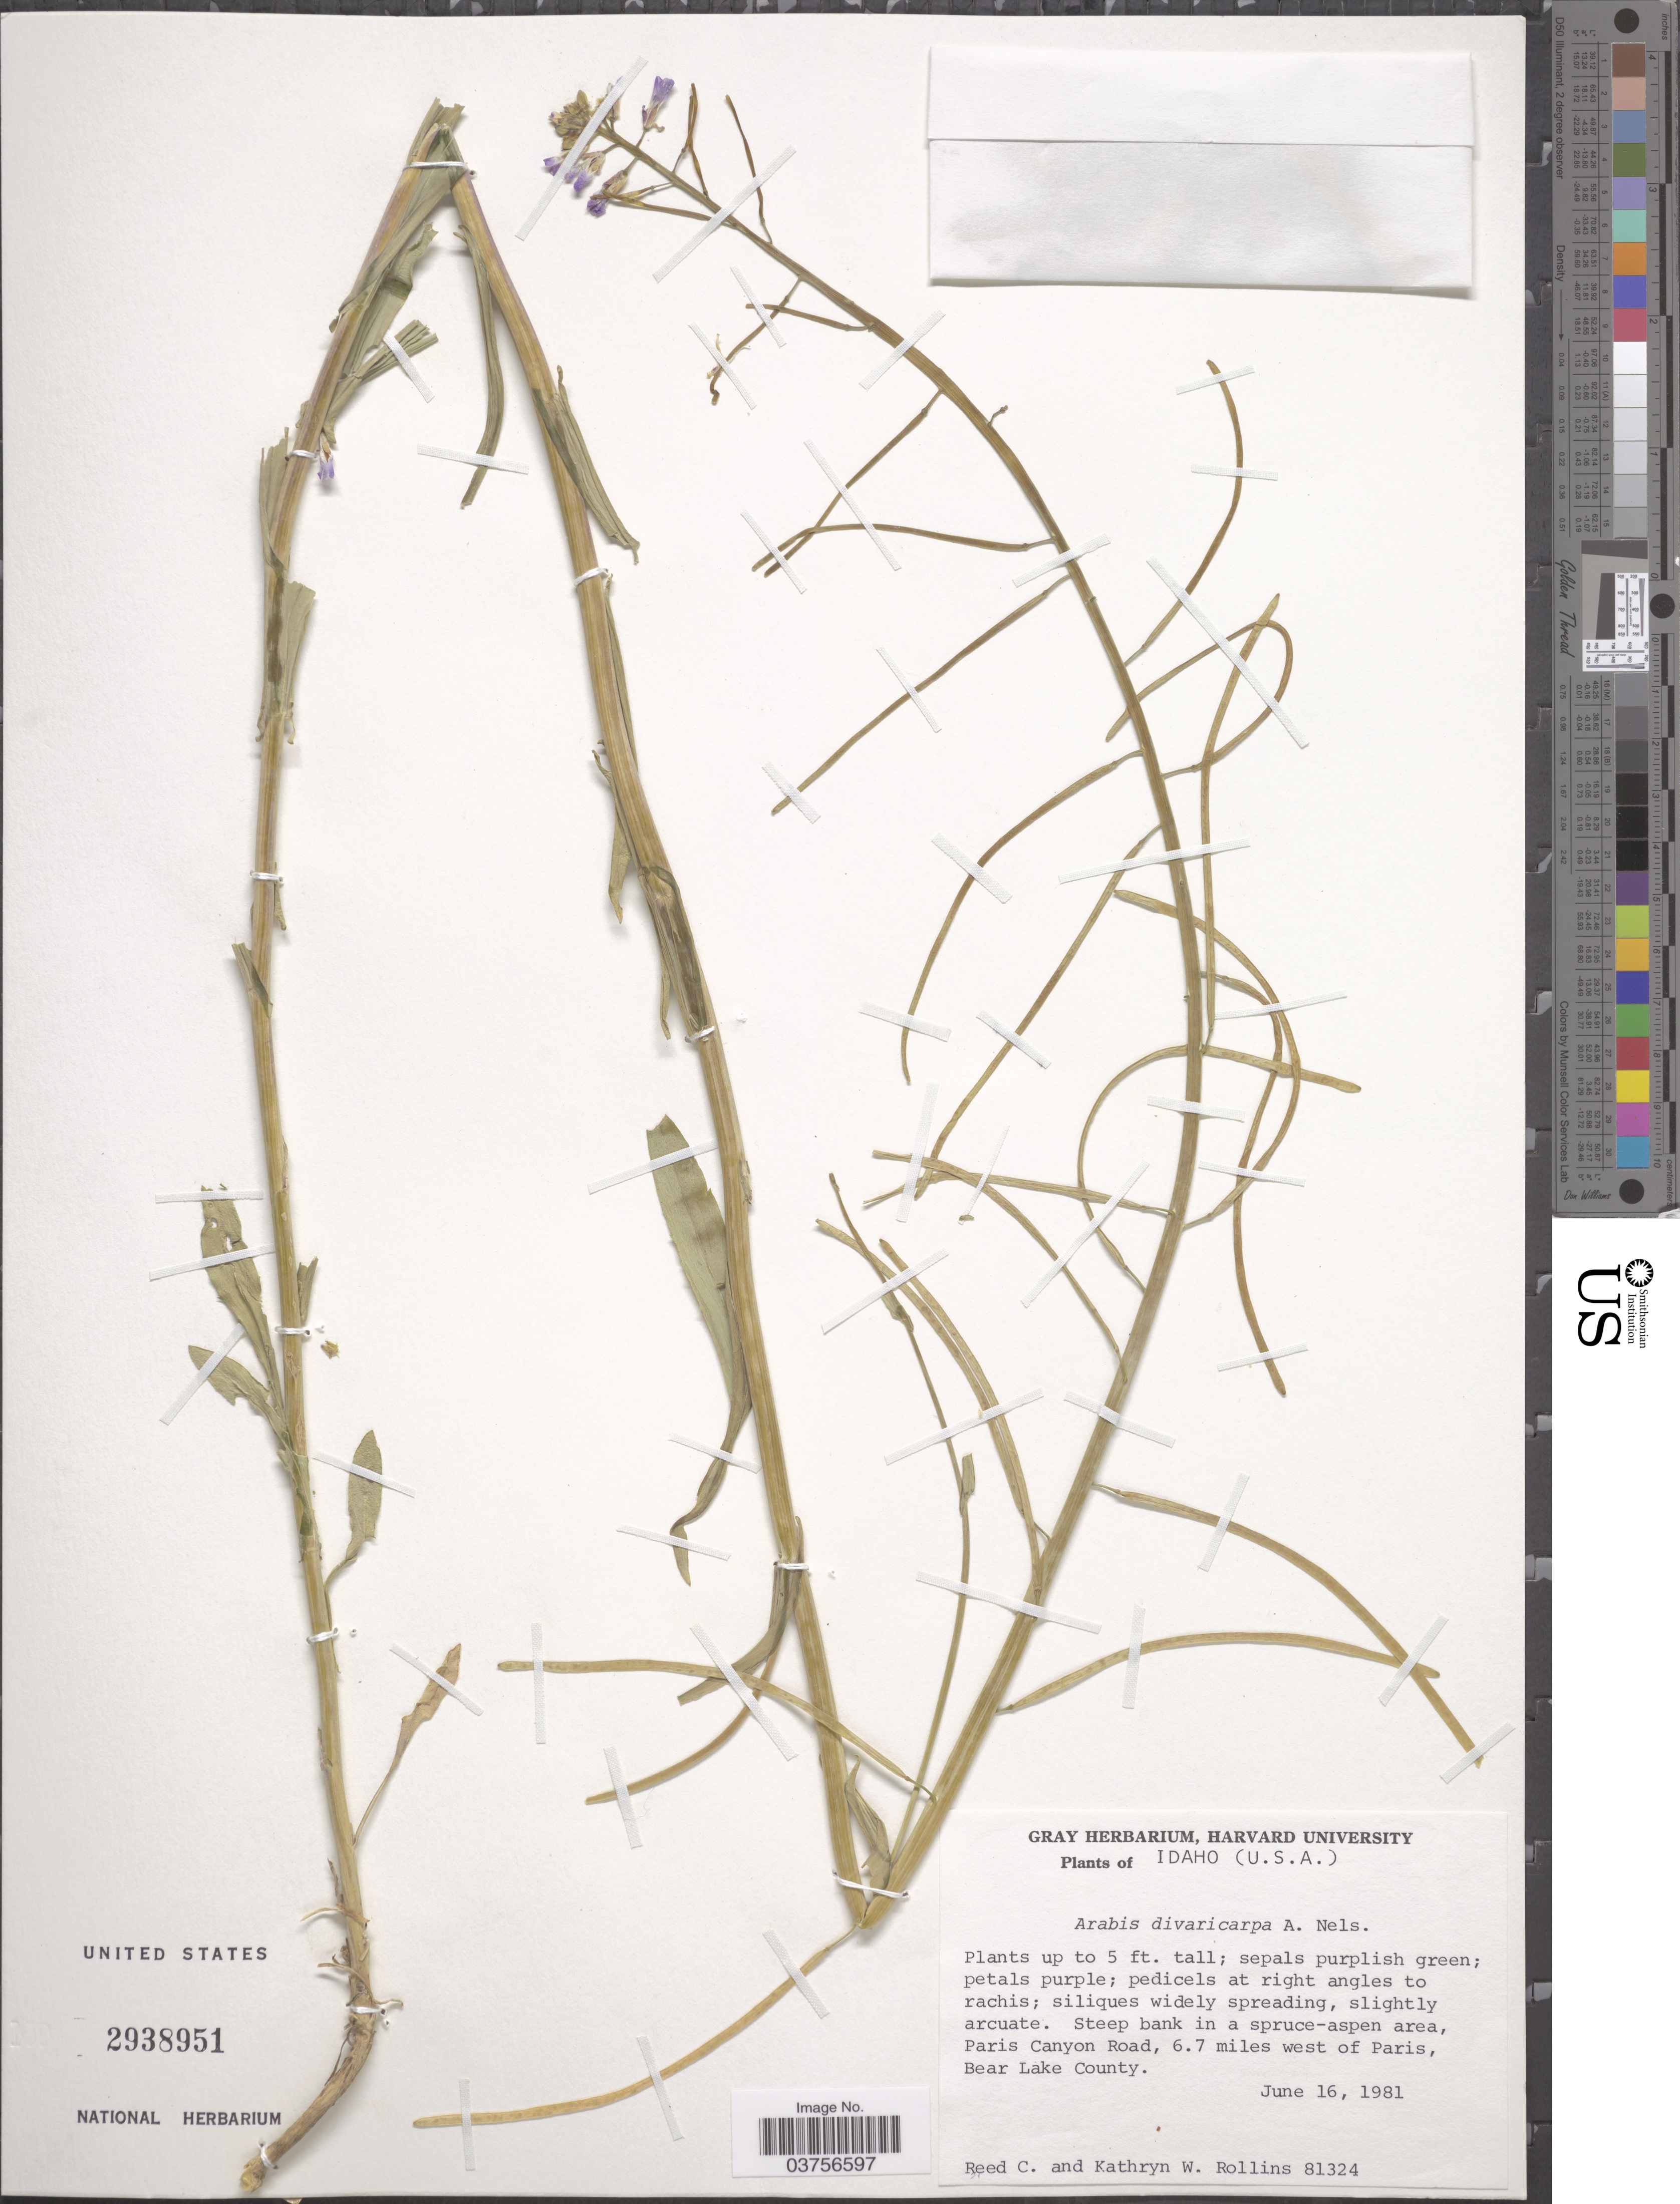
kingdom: Plantae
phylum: Tracheophyta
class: Magnoliopsida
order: Brassicales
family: Brassicaceae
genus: Arabis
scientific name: Arabis divaricarpa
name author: A. Nelson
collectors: R. C. Rollins & K. W. Rollins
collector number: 81324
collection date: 1981-06-16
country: United States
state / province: Idaho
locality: Paris Canyon Road, 6.7 miles west of Paris, Bear Lake County.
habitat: steep bank in a spruce-aspen area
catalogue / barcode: US 2938951